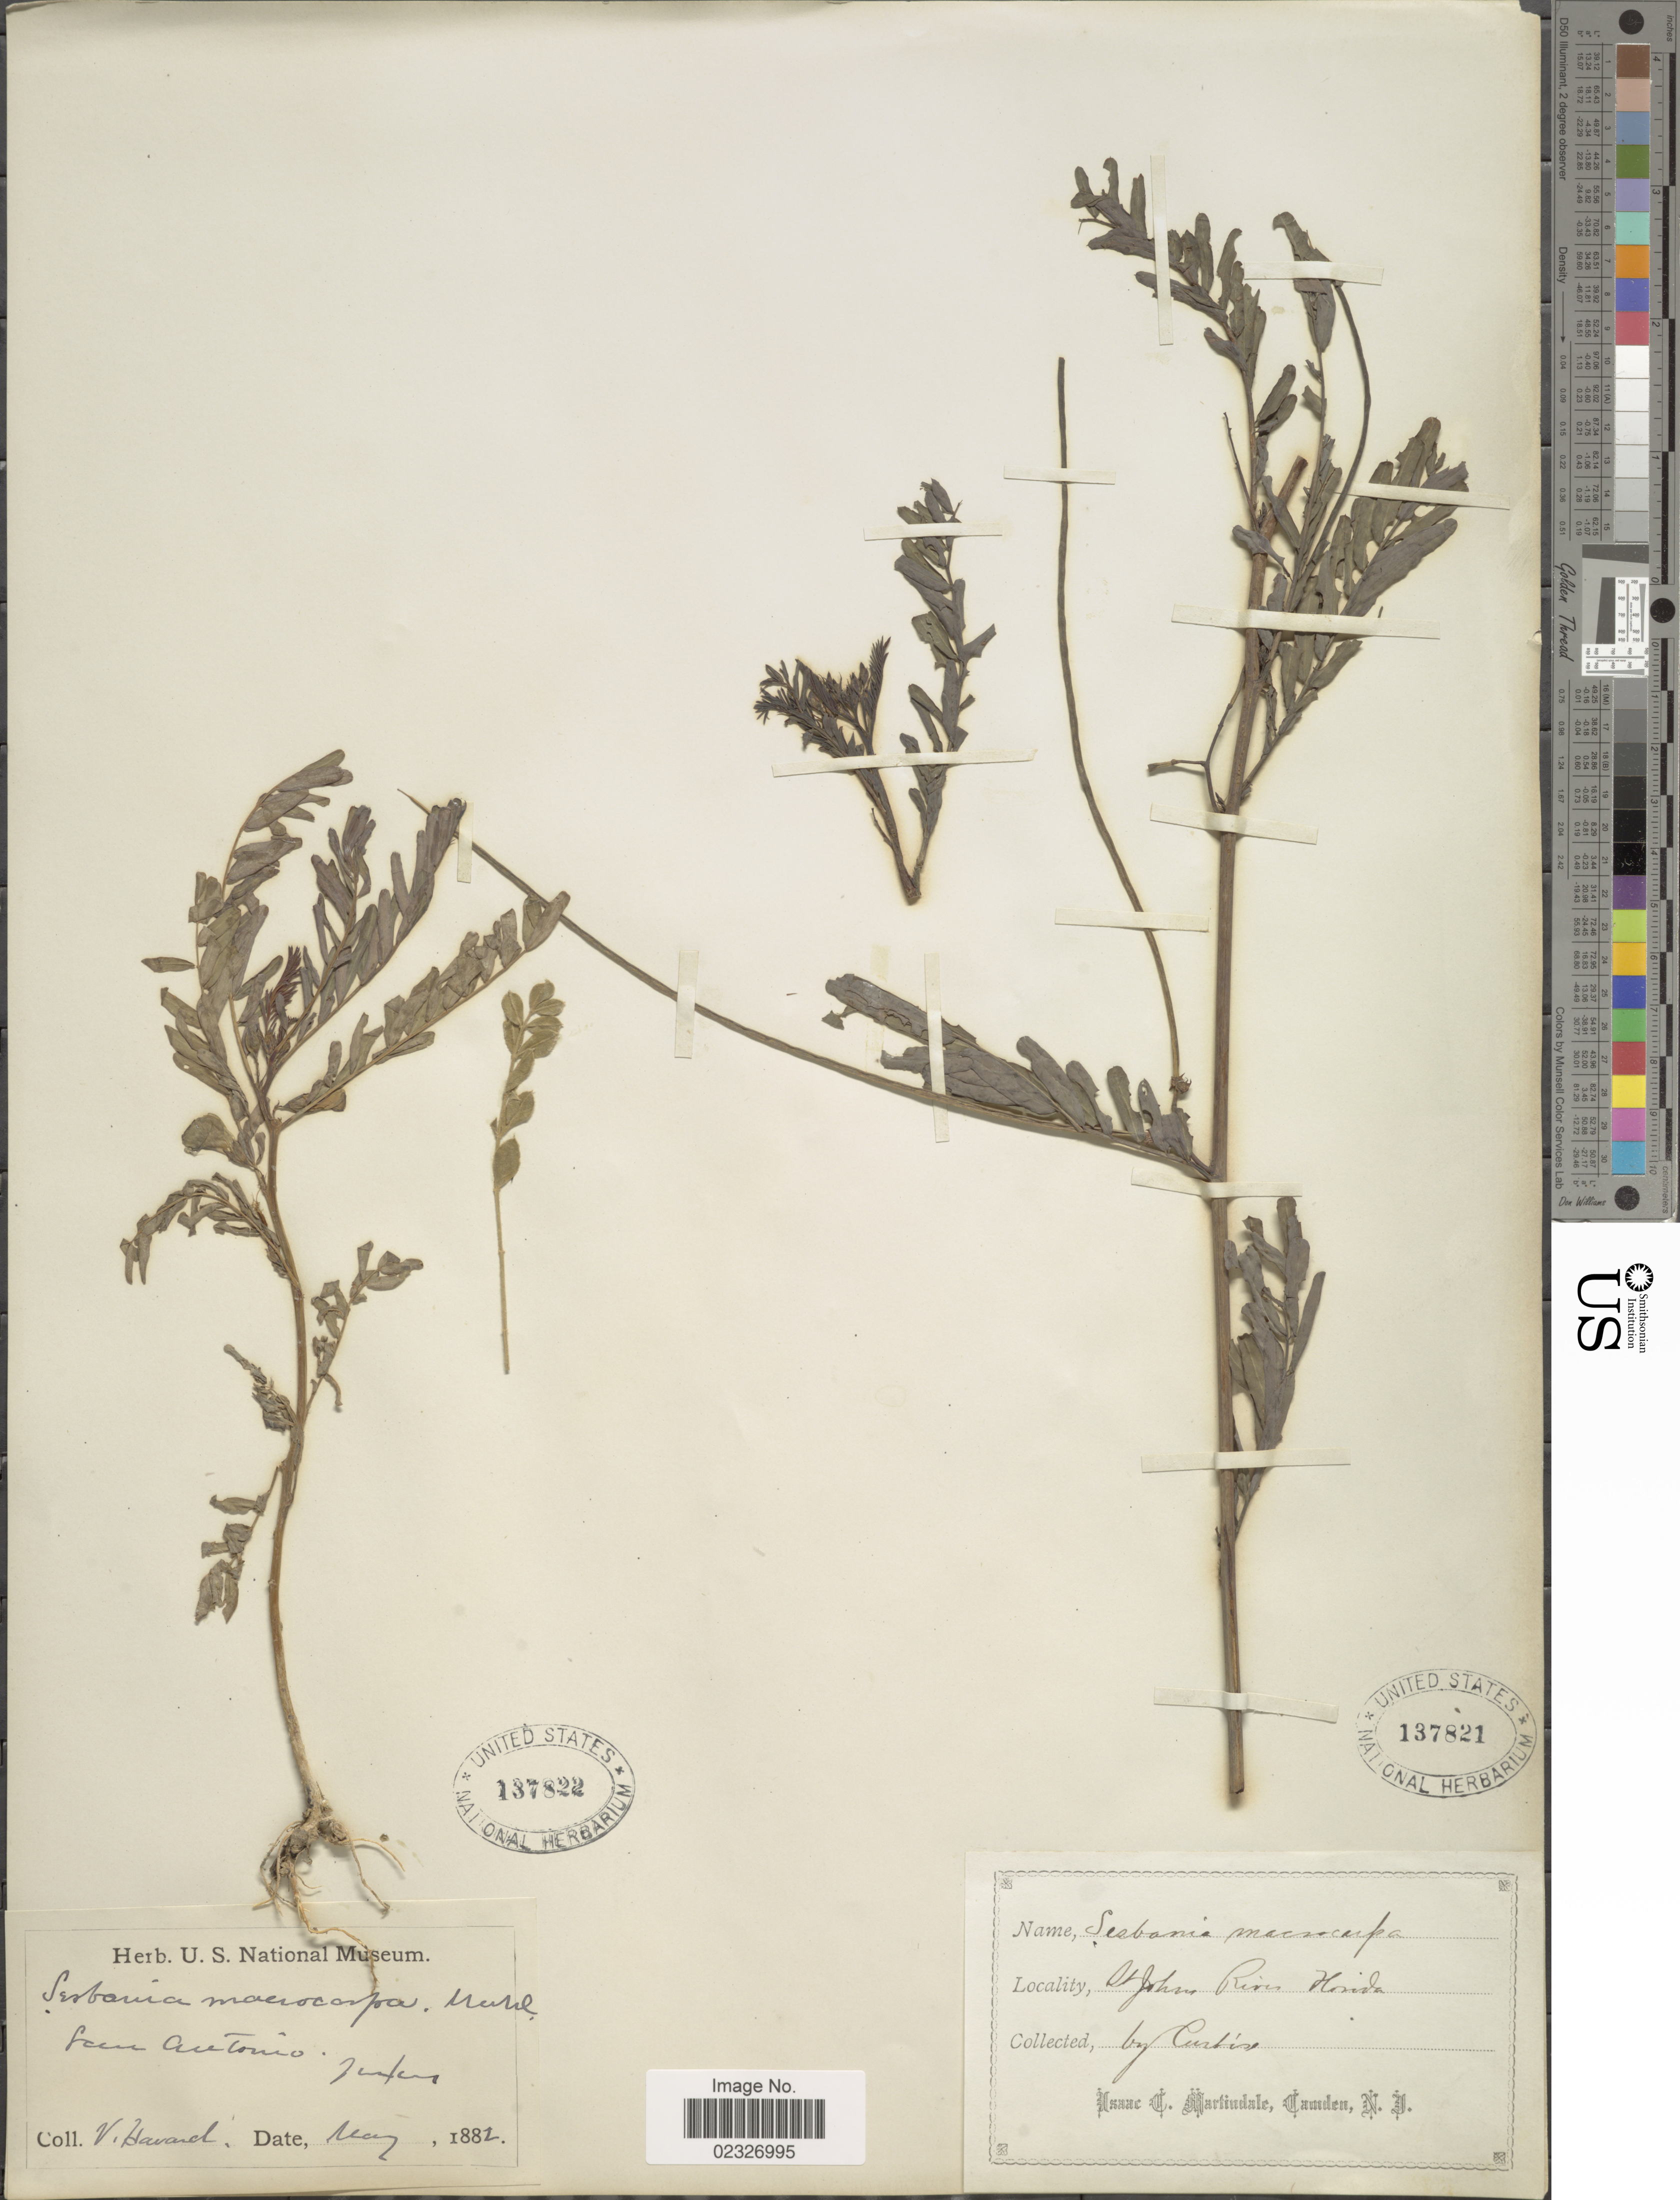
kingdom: Plantae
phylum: Tracheophyta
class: Magnoliopsida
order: Fabales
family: Fabaceae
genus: Sesbania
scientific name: Sesbania exaltata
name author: (Raf.) Cory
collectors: -. Curtiss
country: United States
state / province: Florida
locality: St. John's River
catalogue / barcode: US 137821-2